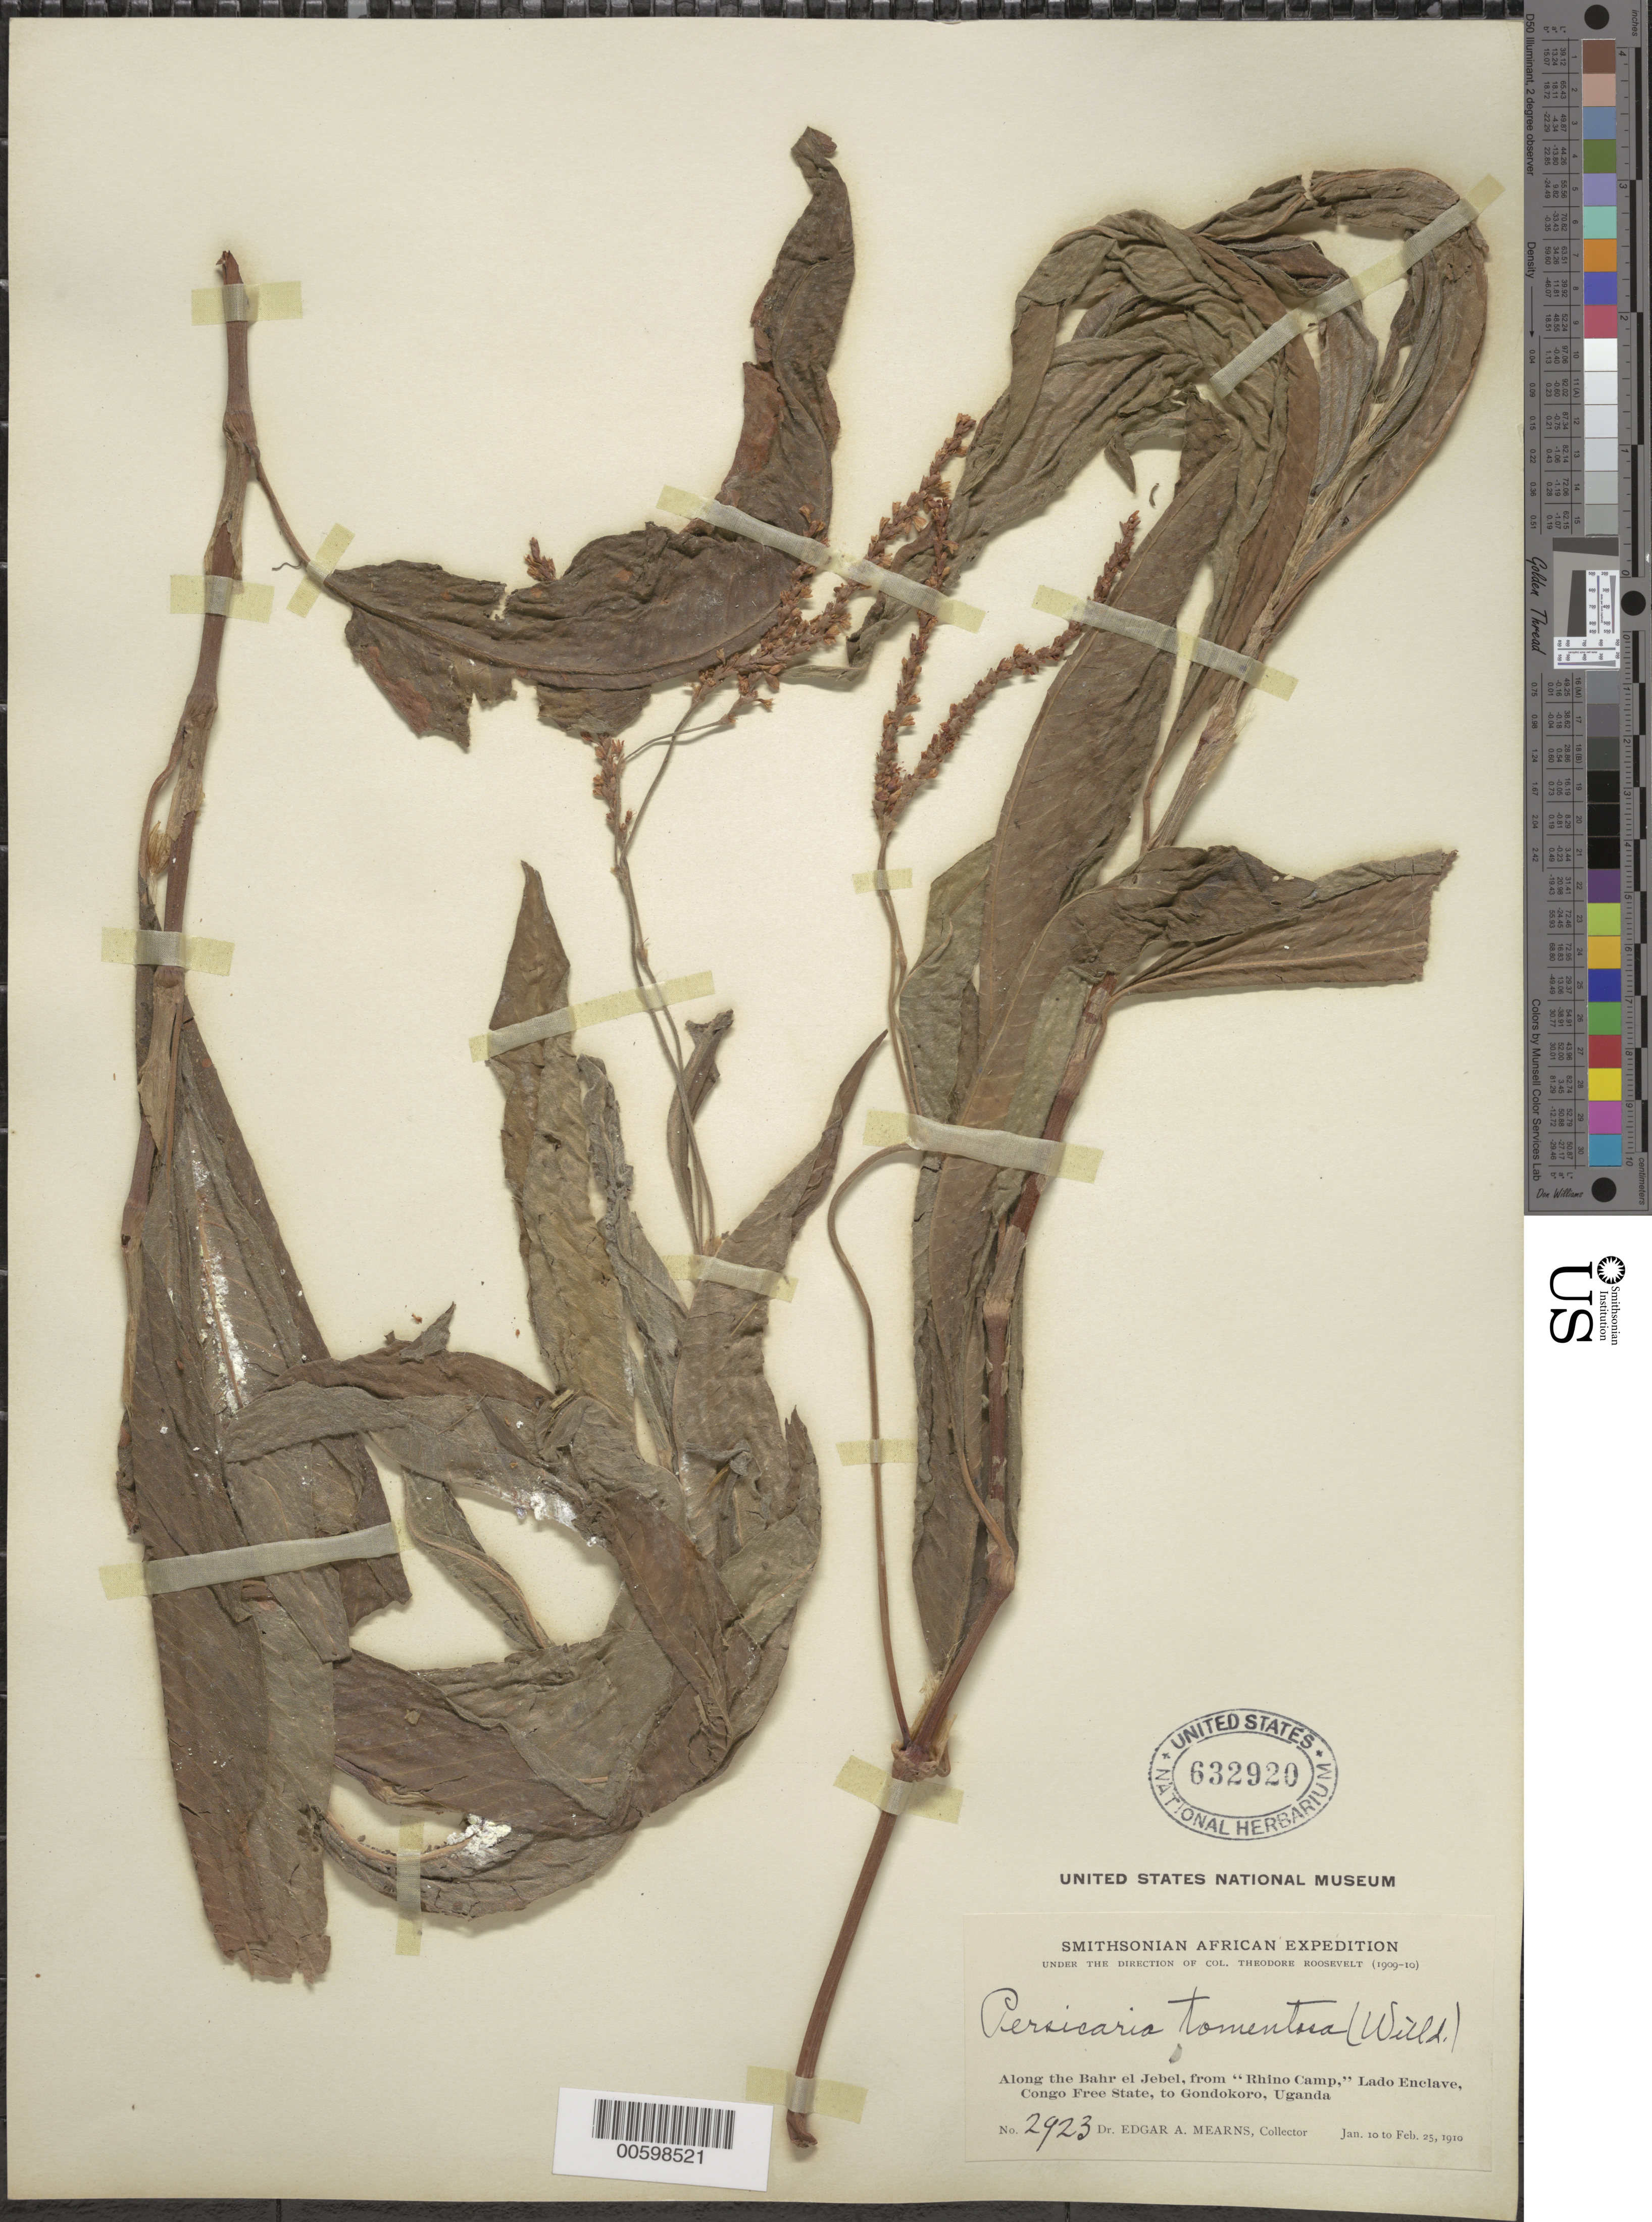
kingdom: Plantae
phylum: Tracheophyta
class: Magnoliopsida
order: Caryophyllales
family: Polygonaceae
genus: Persicaria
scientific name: Persicaria tomentosa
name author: Willd.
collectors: E. A. Mearns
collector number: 2923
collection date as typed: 10 Jan 1910 to 25 Feb 1910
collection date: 1910-01-10/1910-02-25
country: South Sudan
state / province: Central Equatoria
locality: Along the Bahr el Jebel, from "Rhino Camp", Lado Enclave, Congo Free State, to Gondokoro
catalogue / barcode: US 632920